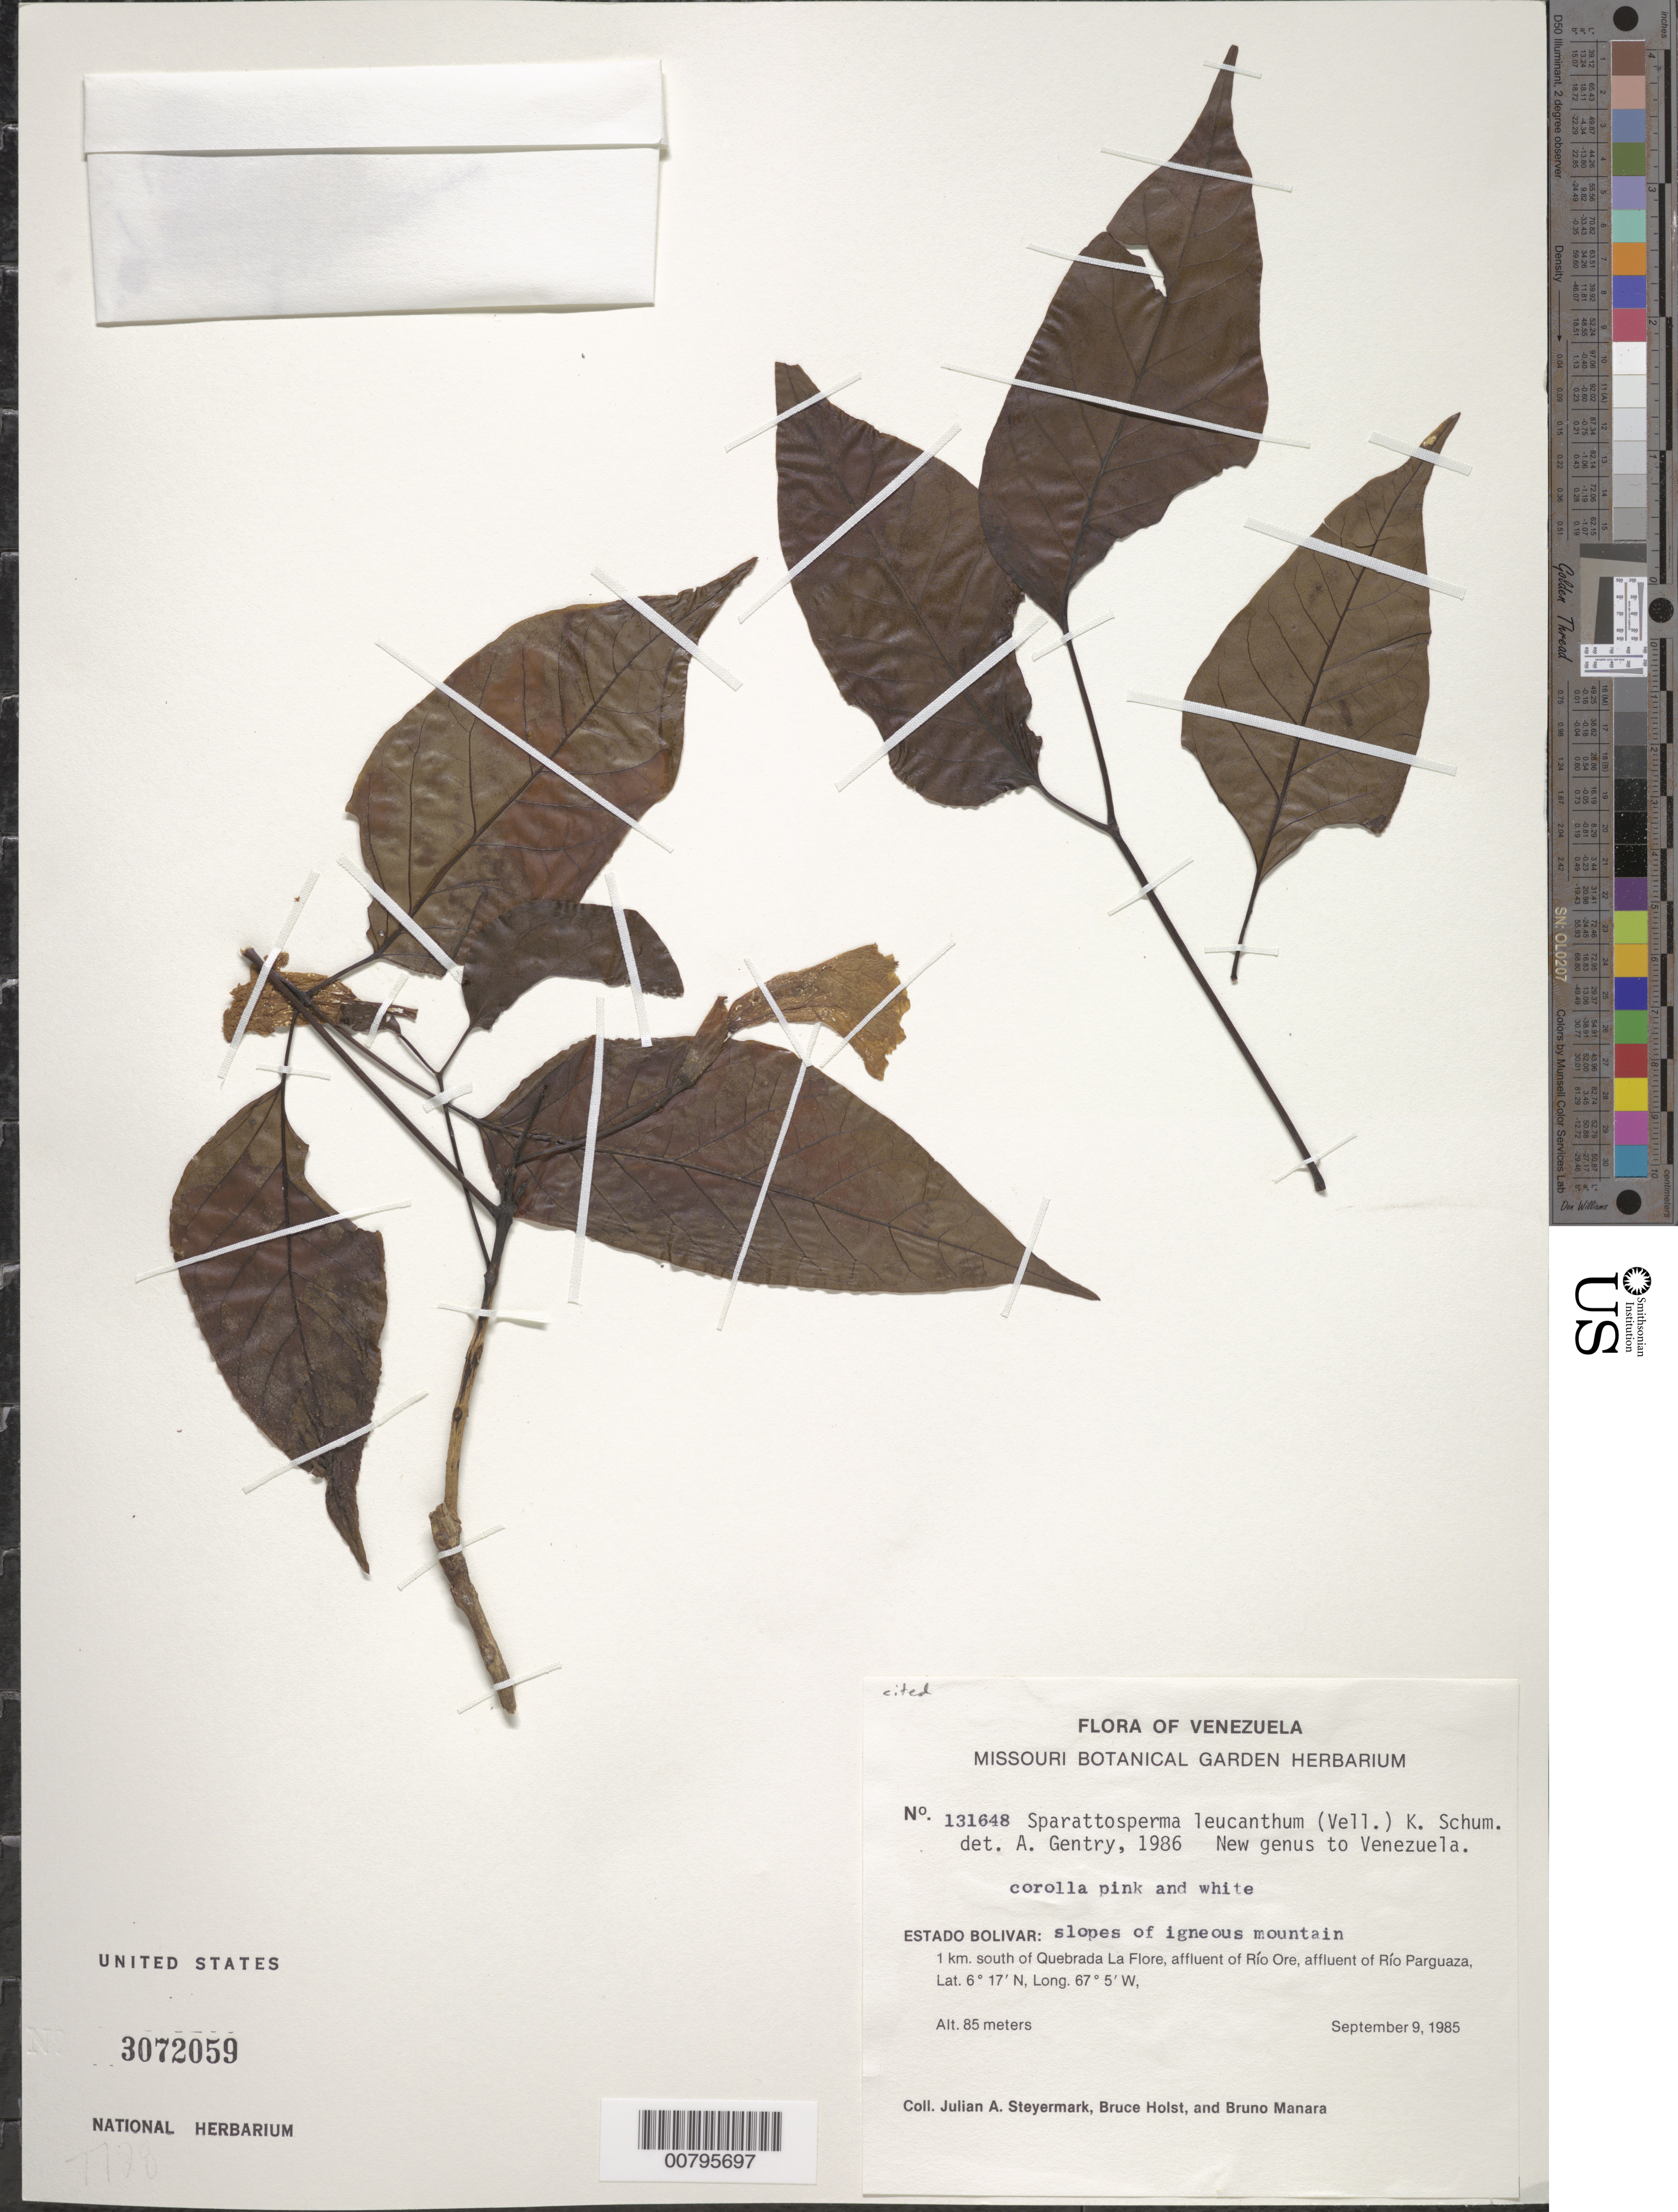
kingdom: Plantae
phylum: Tracheophyta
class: Magnoliopsida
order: Lamiales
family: Bignoniaceae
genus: Sparattosperma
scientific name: Sparattosperma leucanthum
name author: (Vell.) K. Schum.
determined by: Gentry, A. H.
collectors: J. Steyermark, B. Holst & B. Manara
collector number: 131648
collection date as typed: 9-Sep-85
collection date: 1985-09-09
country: Venezuela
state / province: Amazonas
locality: Quebrada La Flore, 1 km S of; affluent of Río Ore, affluent of Río Parguaza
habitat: Slopes of igneous mountain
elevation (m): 85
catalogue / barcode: US 3072059